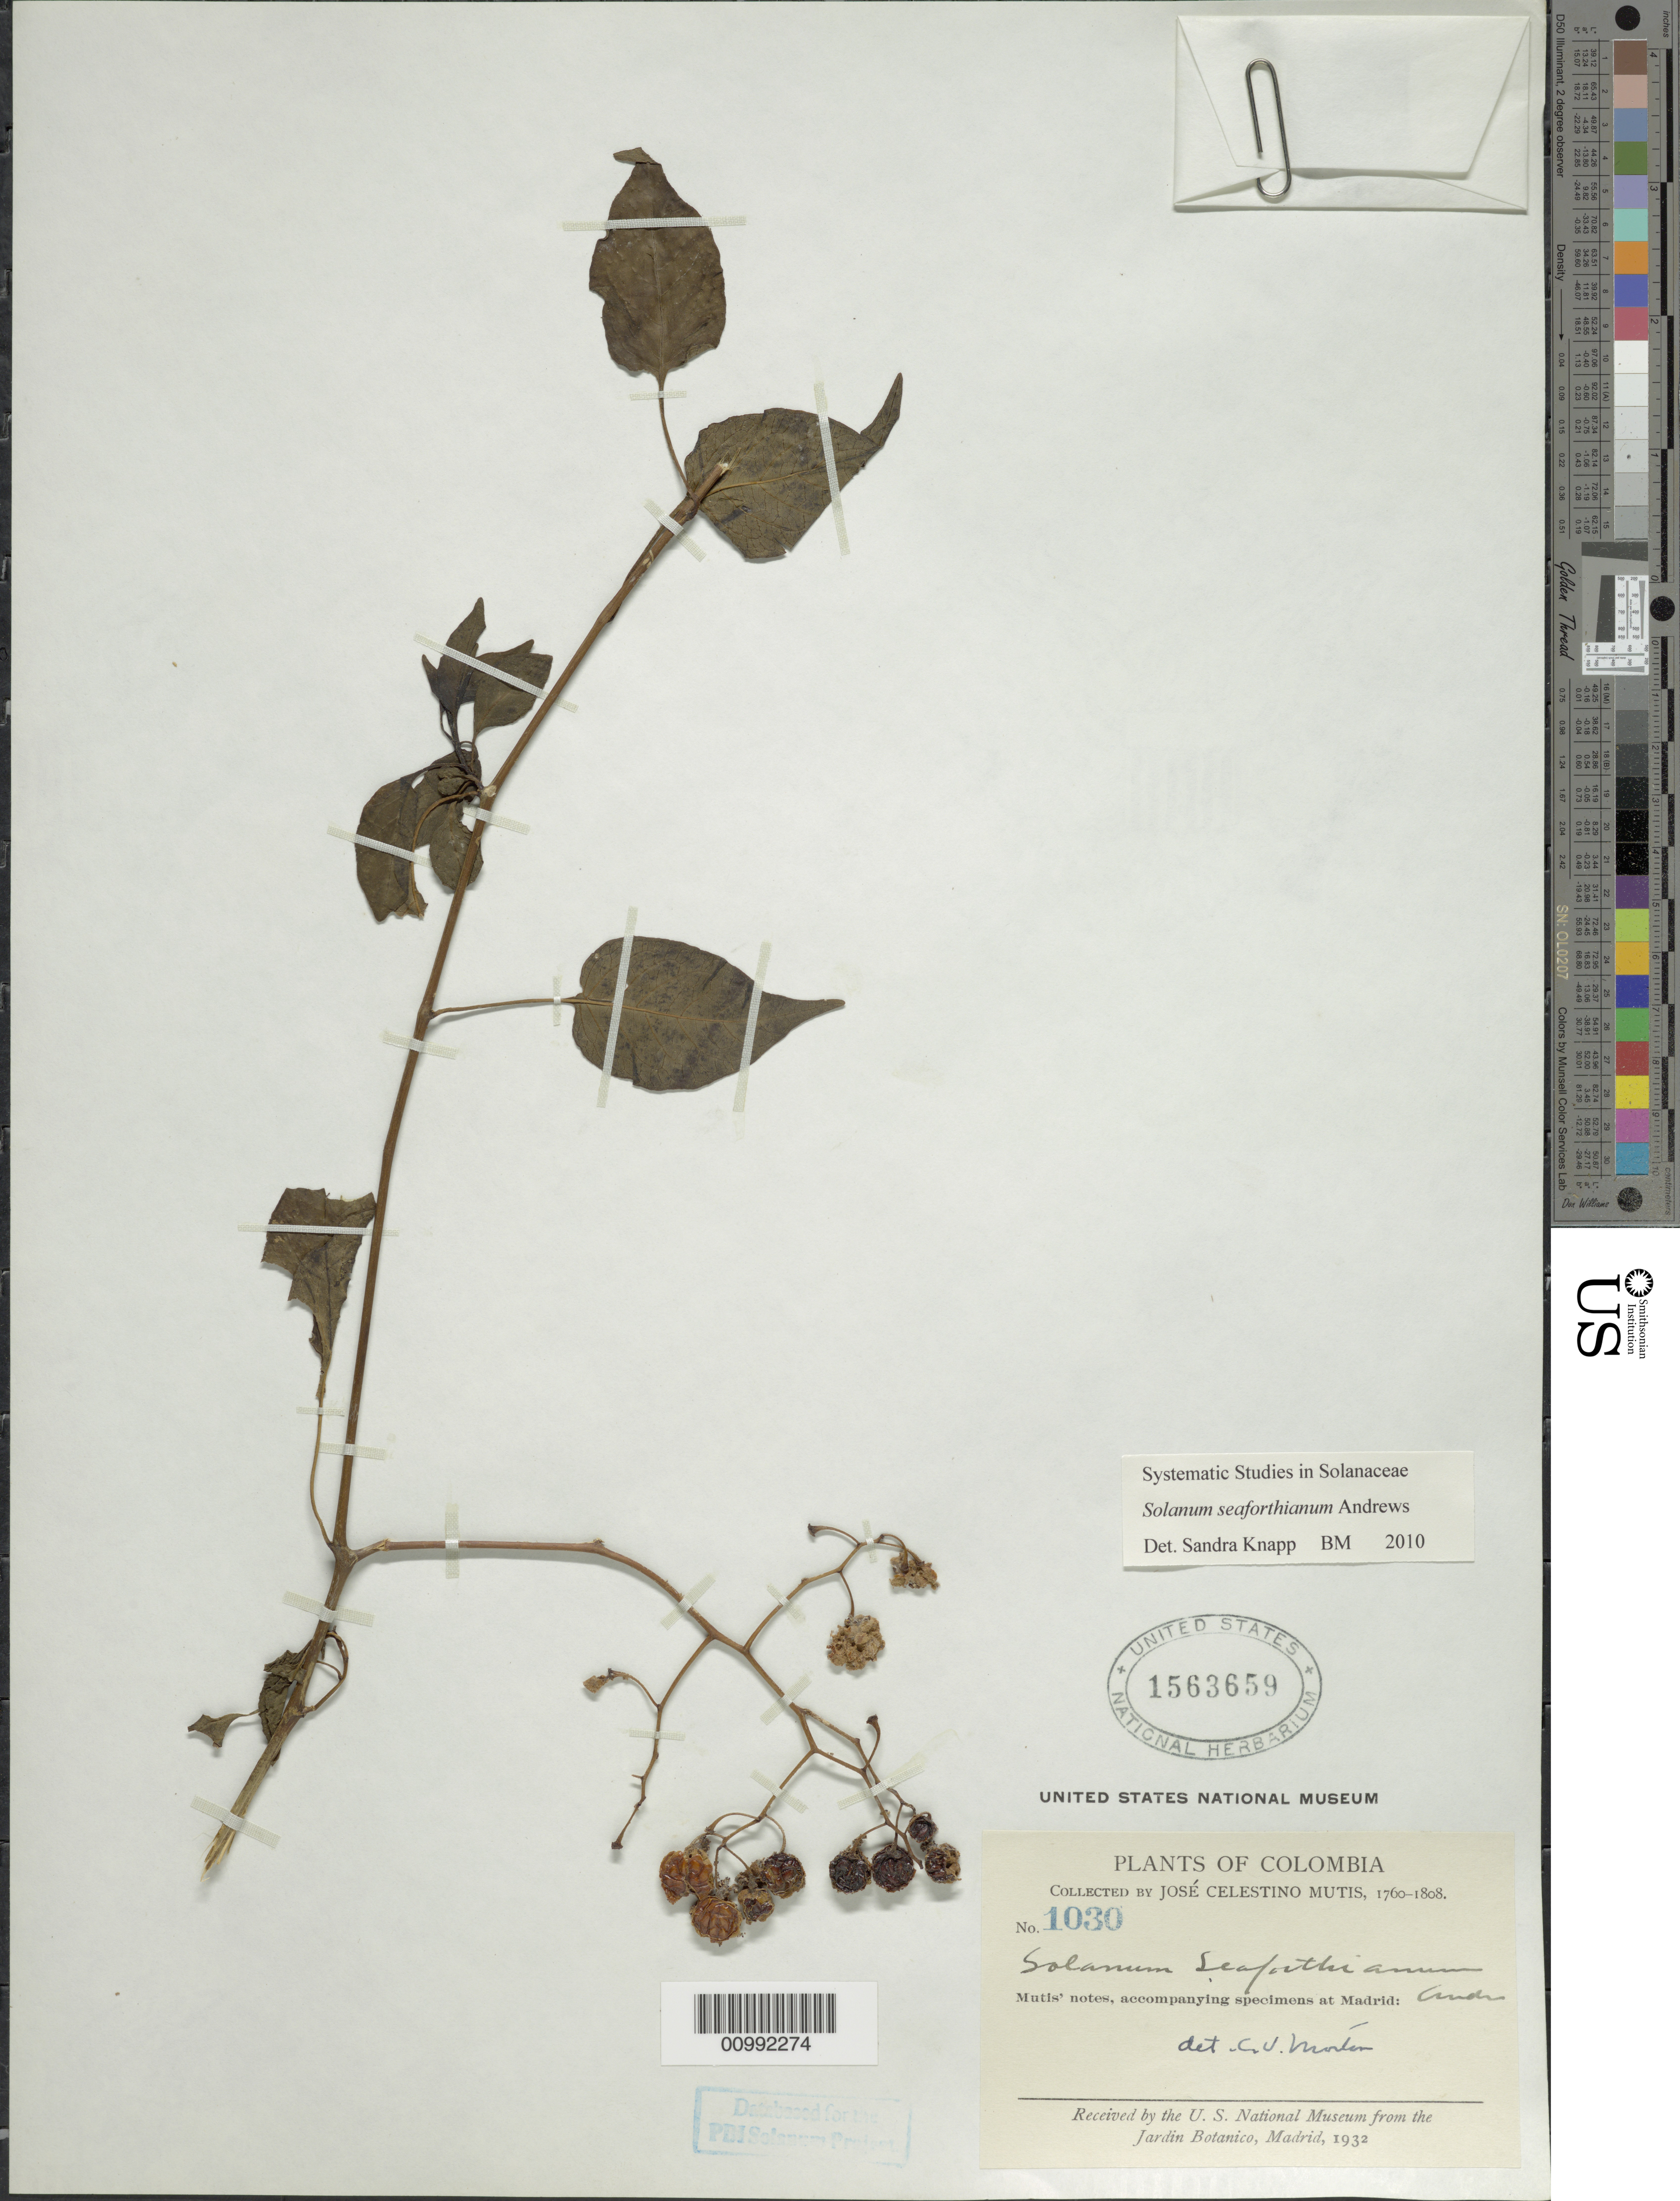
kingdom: Plantae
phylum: Tracheophyta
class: Magnoliopsida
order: Solanales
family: Solanaceae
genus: Solanum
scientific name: Solanum seaforthianum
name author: Andrews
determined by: Knapp, S. D.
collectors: C. Mutis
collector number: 1030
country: Colombia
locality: sin. loc.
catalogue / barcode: US 1563659